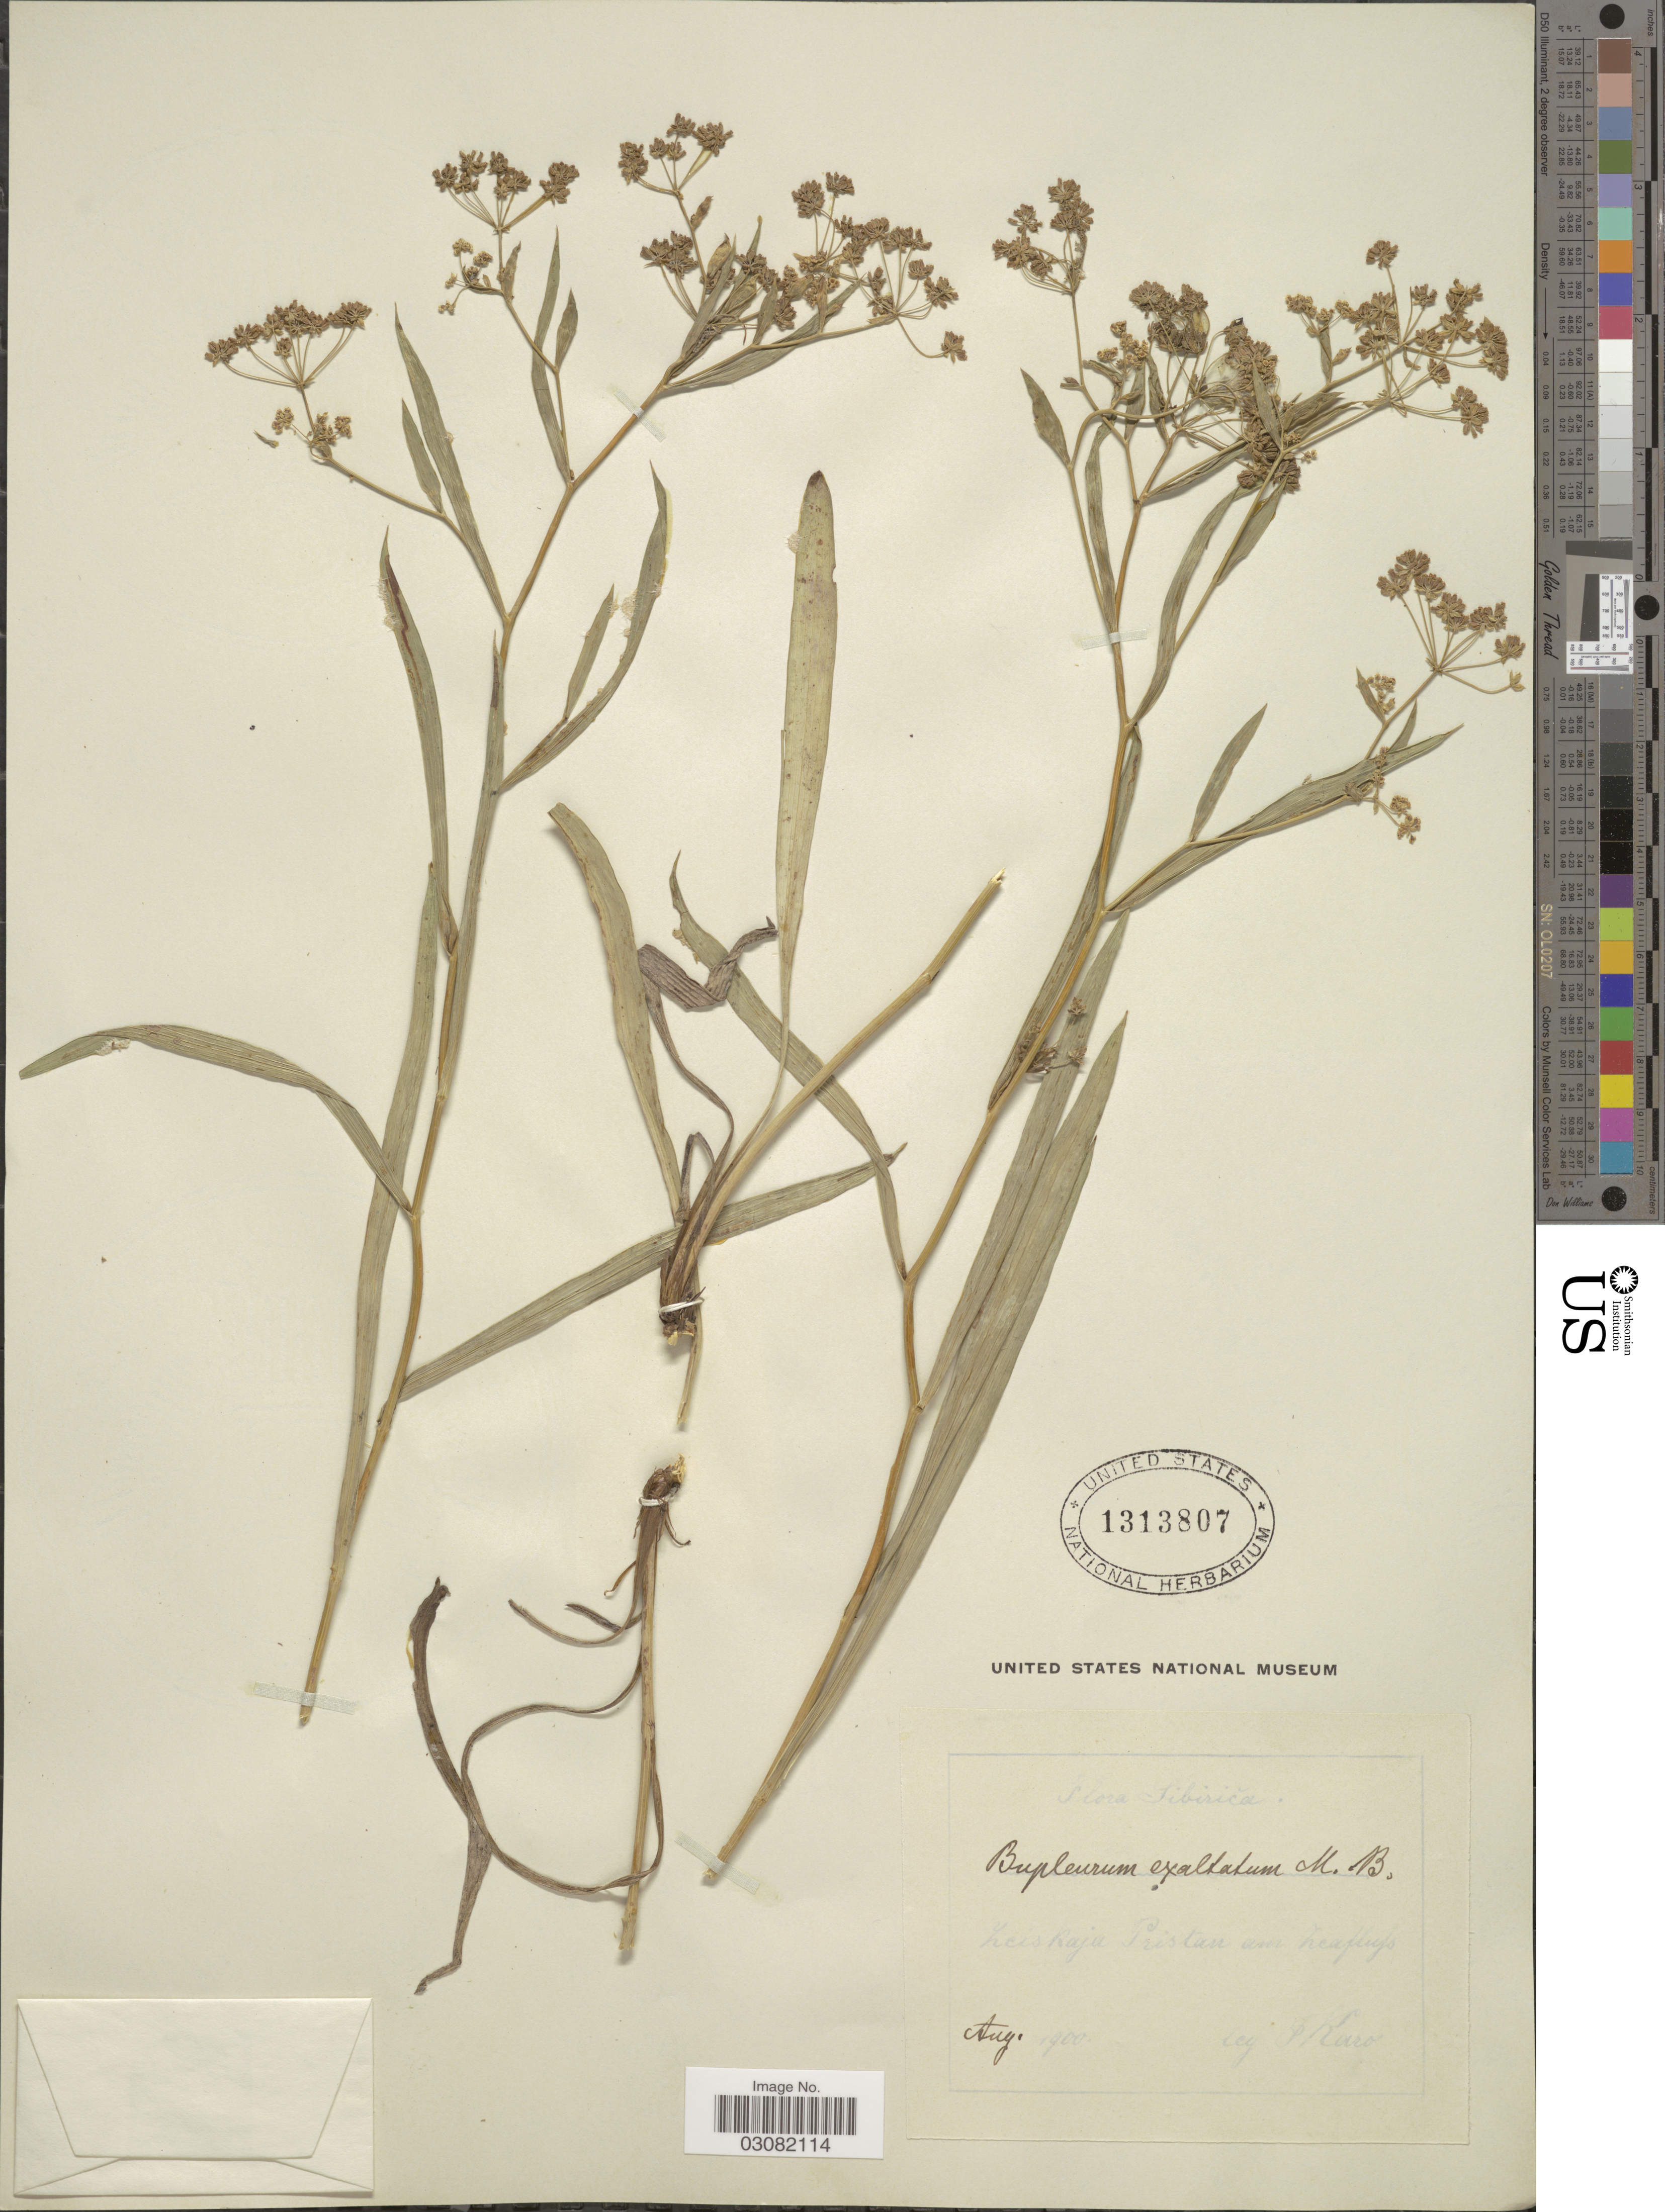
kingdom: Plantae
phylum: Tracheophyta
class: Magnoliopsida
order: Apiales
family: Apiaceae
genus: Bupleurum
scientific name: Bupleurum exaltatum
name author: M. Bieb.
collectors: F. Karo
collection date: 1900-08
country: Russian Federation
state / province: Amur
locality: Sibirica, Zeiskaja Pristan um Zeafluss.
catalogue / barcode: US 1313807